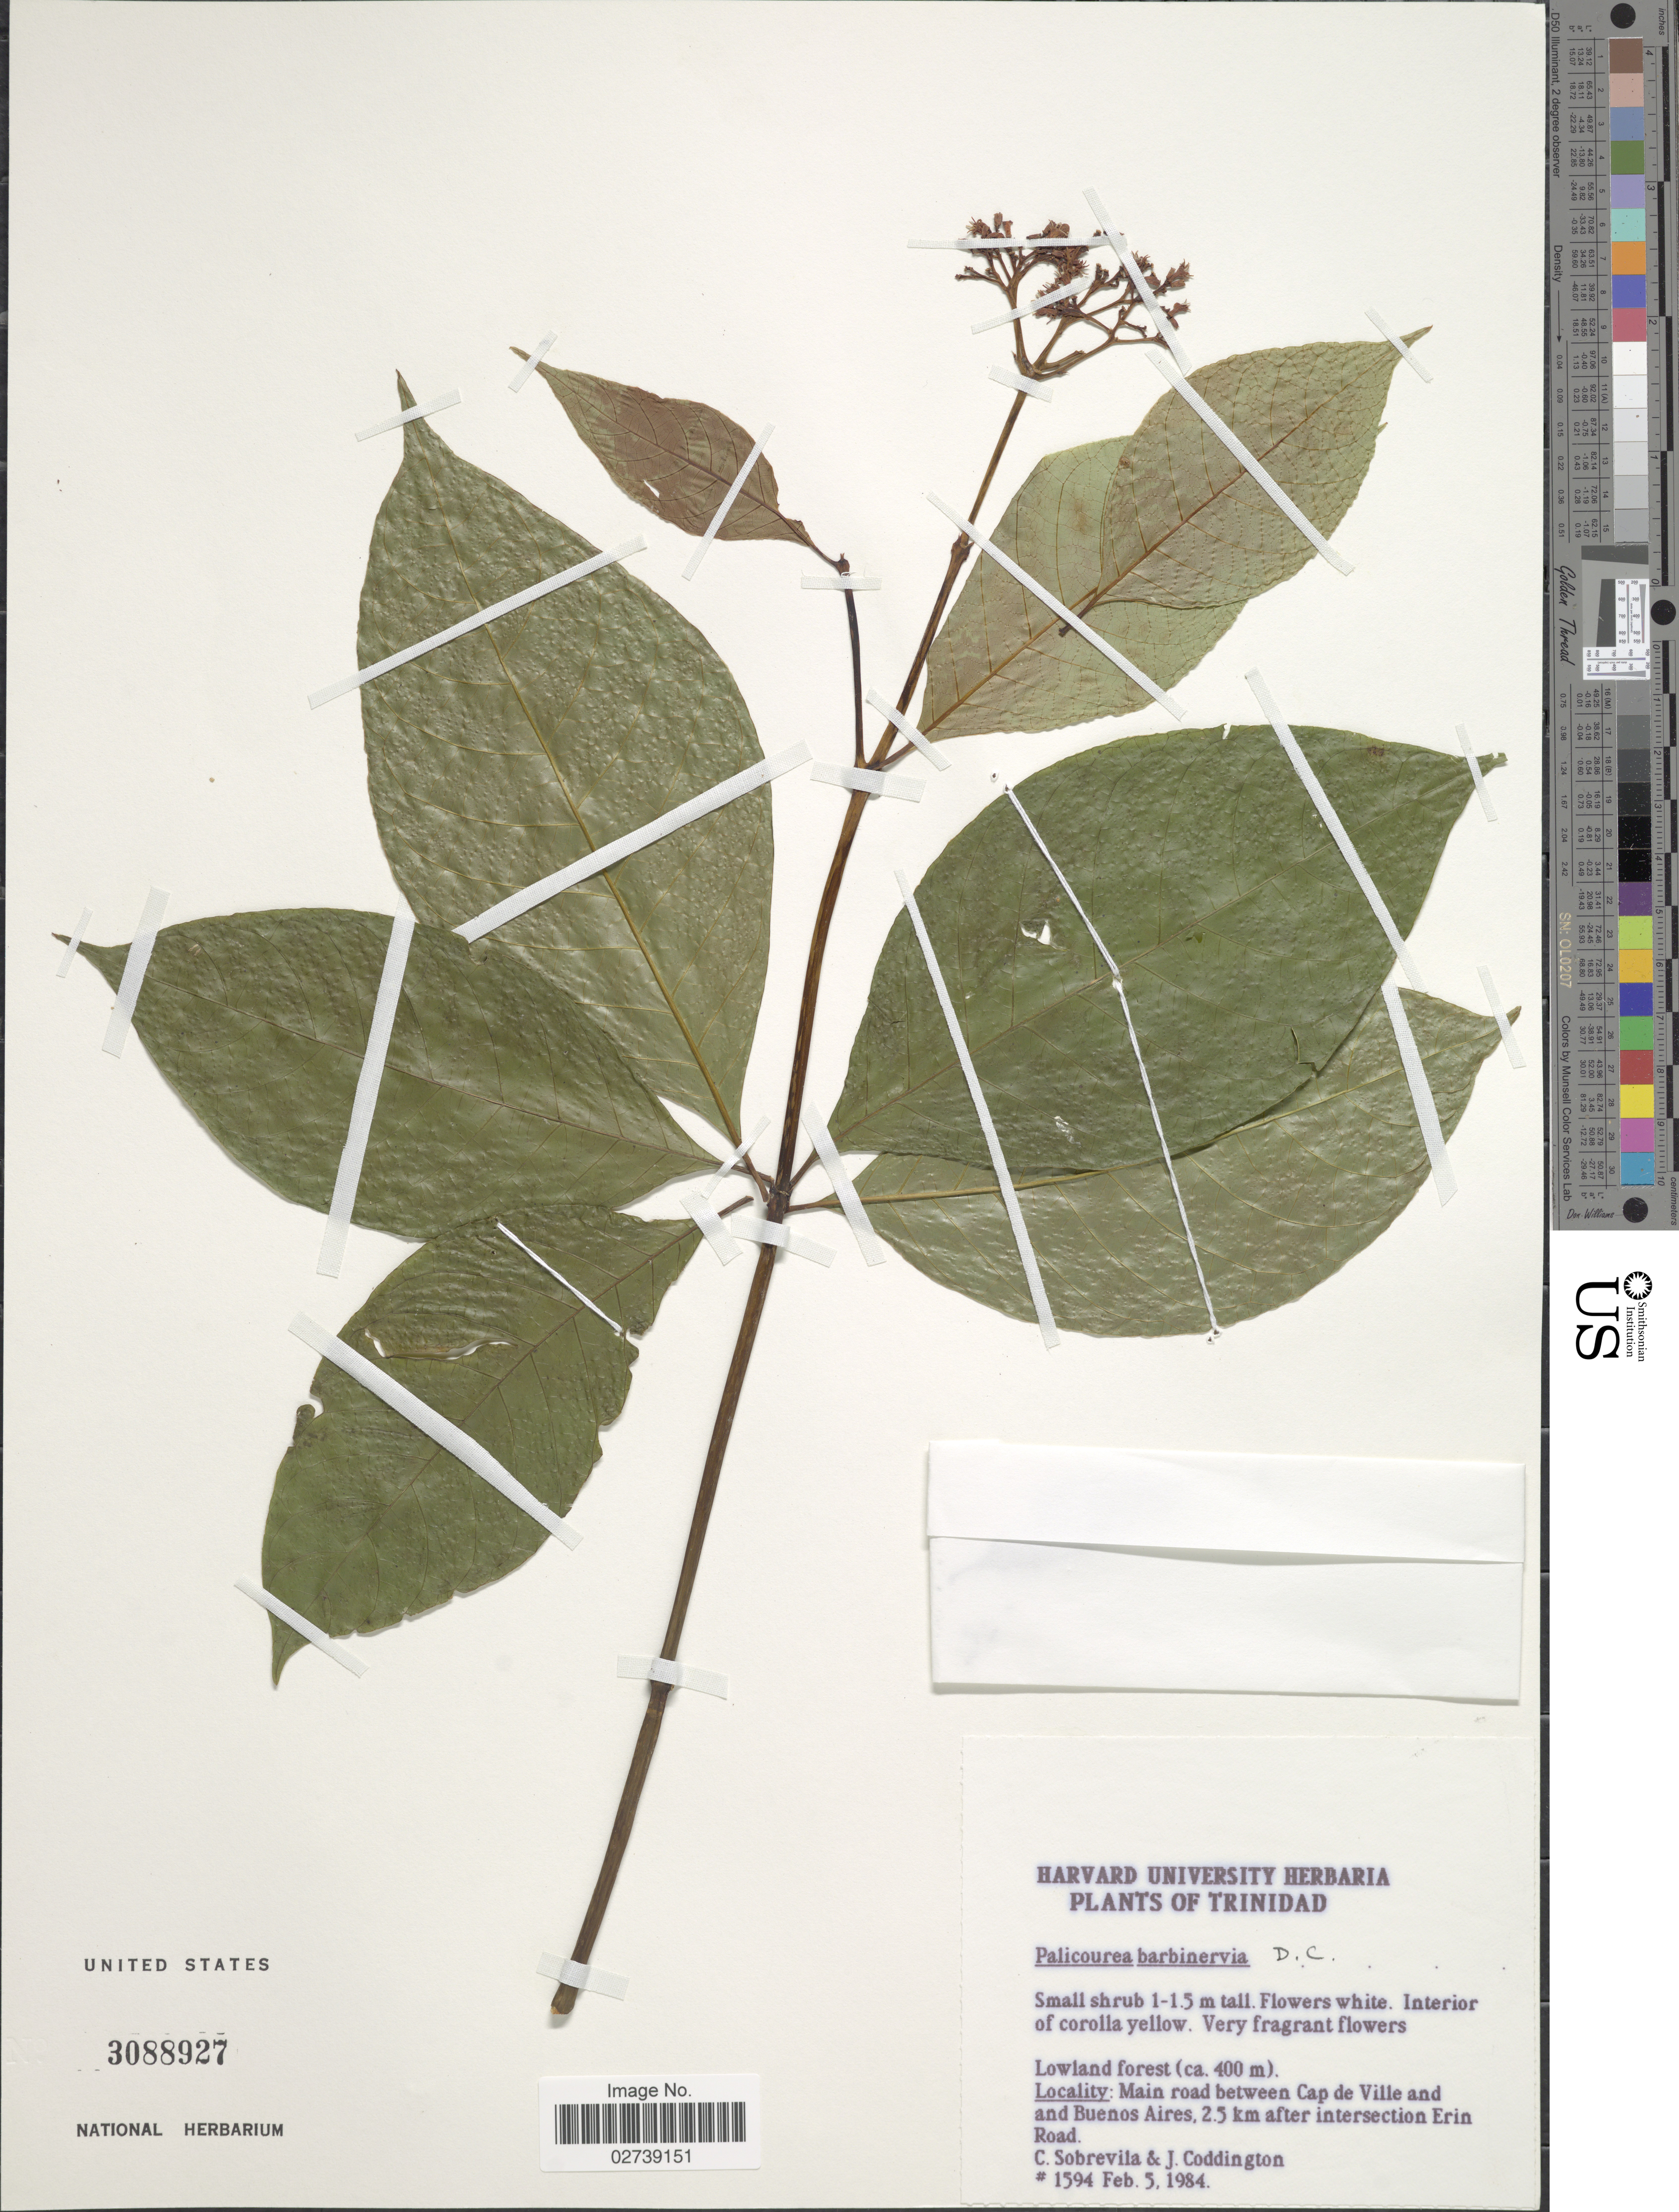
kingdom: Plantae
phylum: Tracheophyta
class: Magnoliopsida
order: Gentianales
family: Rubiaceae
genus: Palicourea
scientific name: Palicourea barbinervia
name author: DC.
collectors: C. Sobrevila & J. Coddington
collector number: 1594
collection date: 1984-02-05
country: Argentina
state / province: Buenos Aires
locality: Trinidad. Main road between Cap de Ville and and Buenos Aires, 2.5 km after intersection Erin Road.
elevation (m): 400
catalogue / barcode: US 3088927